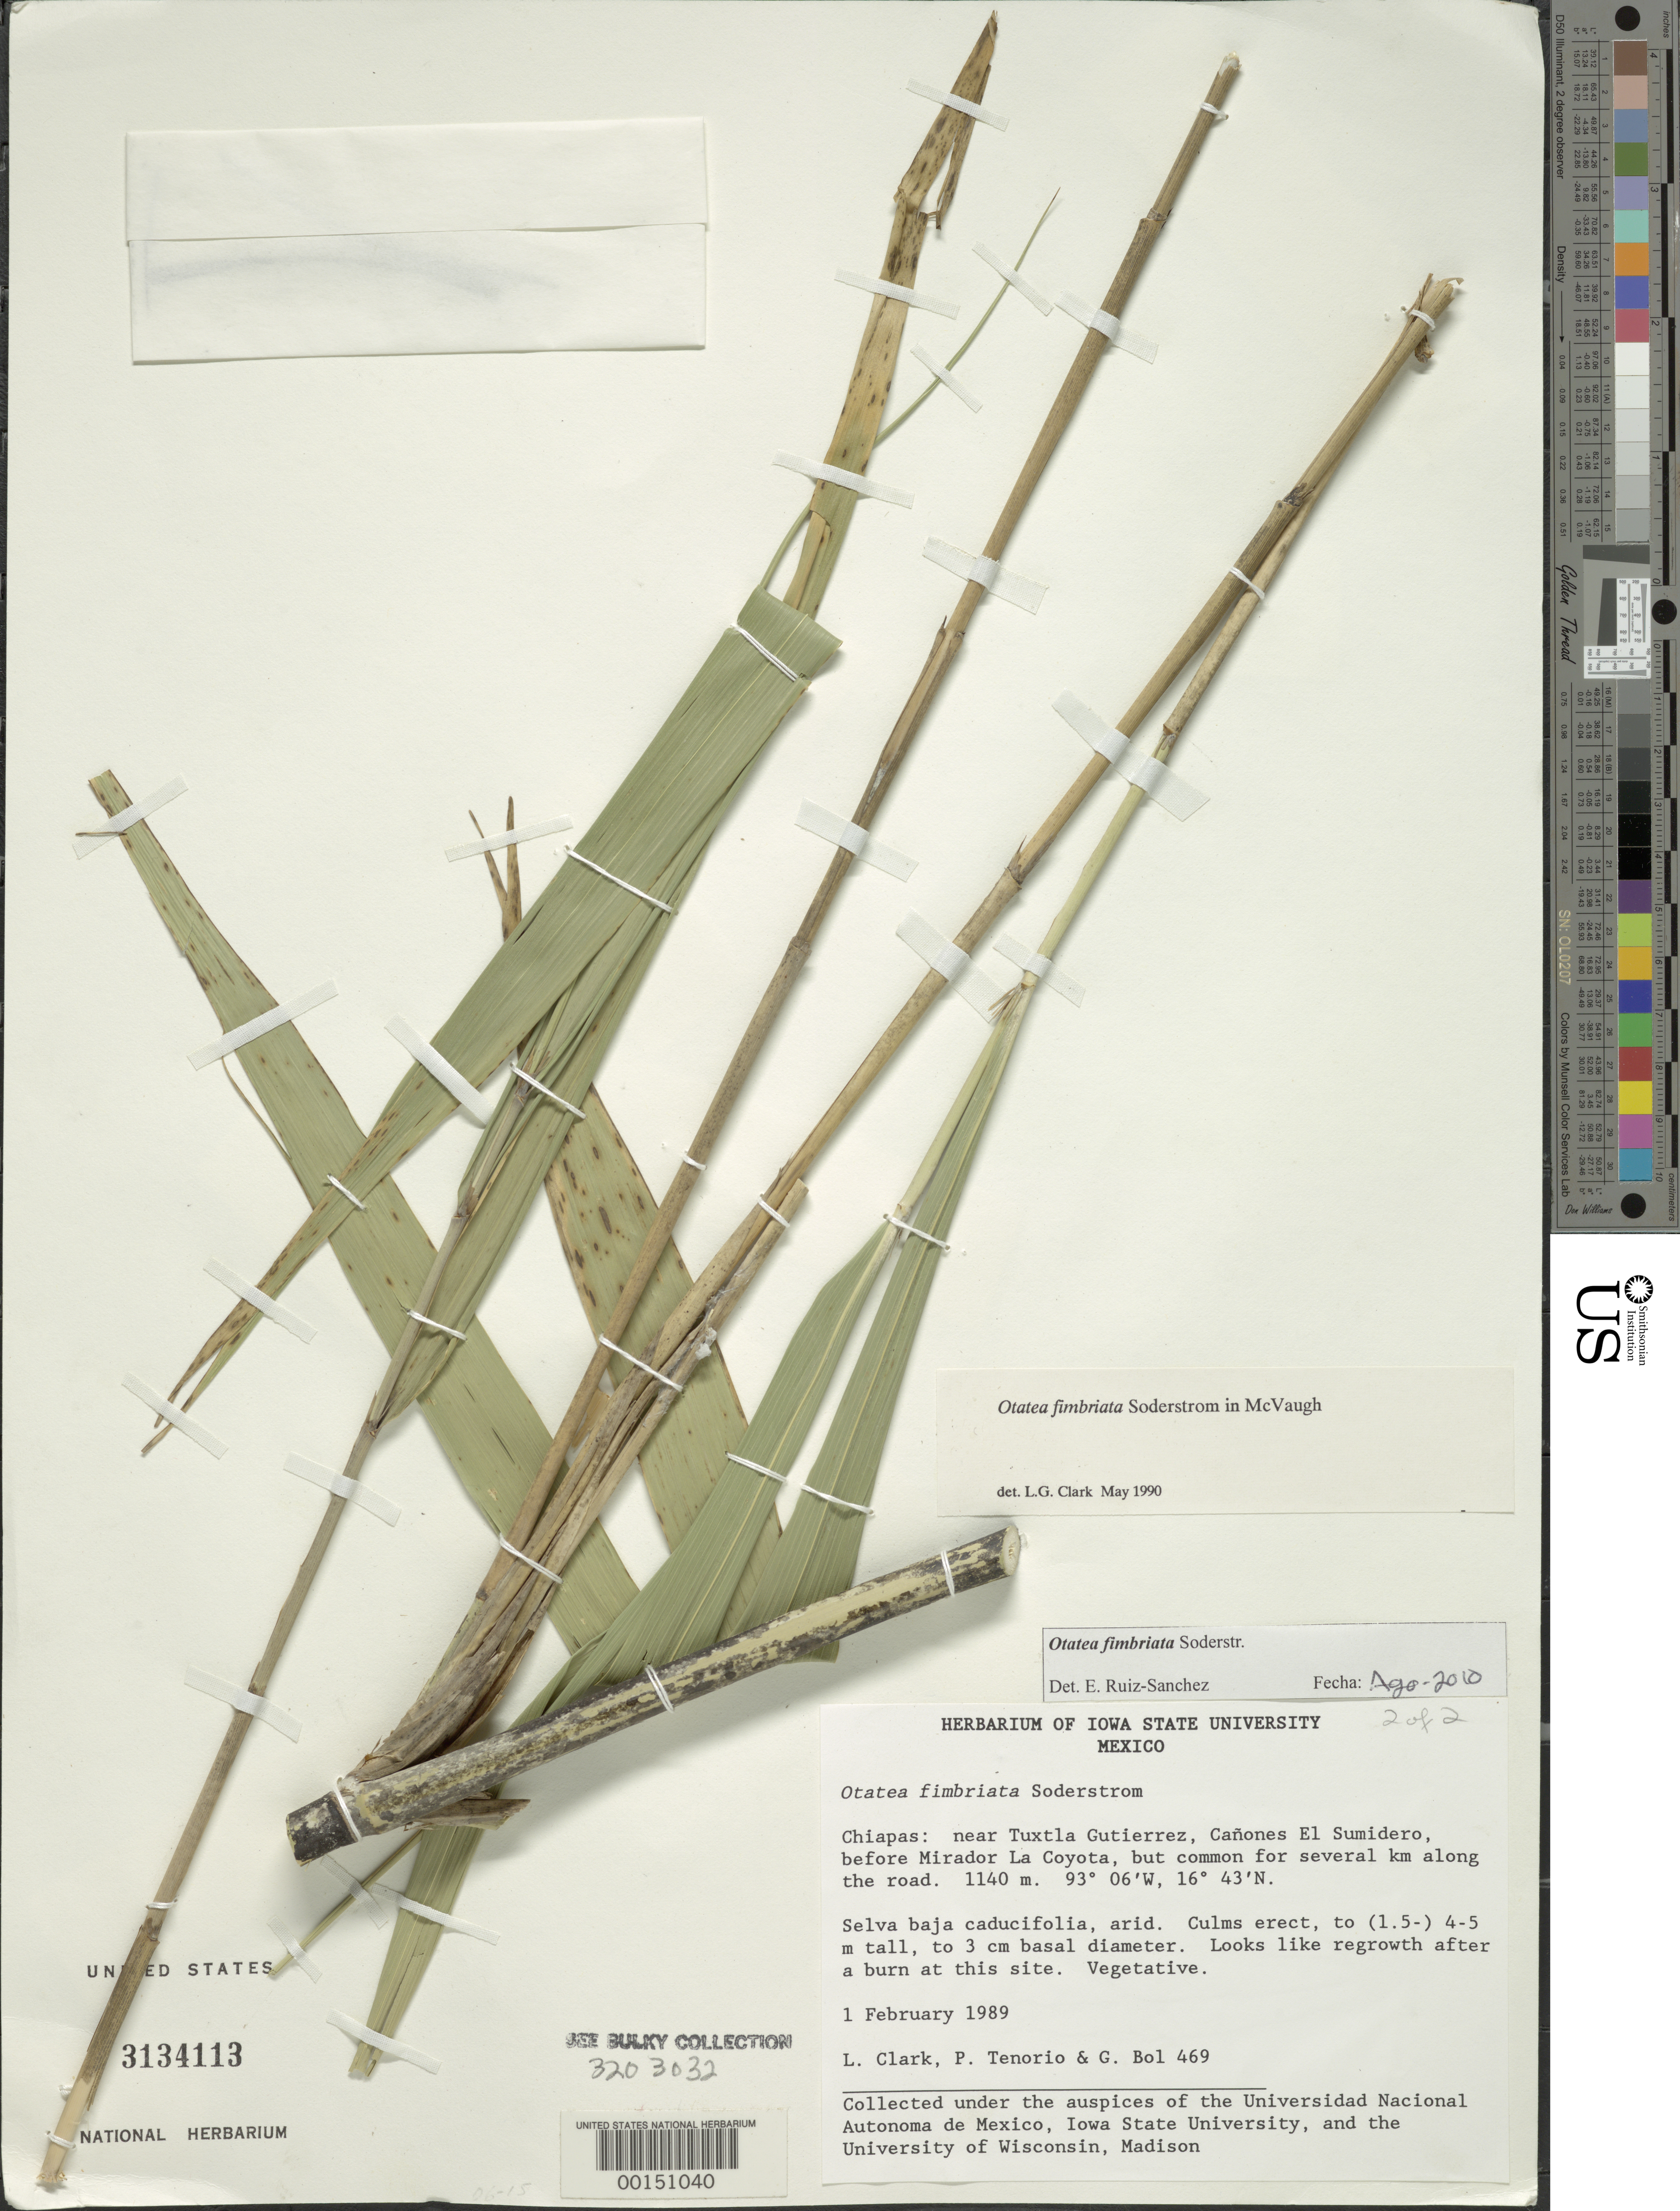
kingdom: Plantae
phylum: Tracheophyta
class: Liliopsida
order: Poales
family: Poaceae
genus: Otatea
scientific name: Otatea fimbriata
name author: Soderstr. in McVaugh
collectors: L. G. Clark, P. Tenorio L. & G. Bol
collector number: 469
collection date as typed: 01 Feb 1989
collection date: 1989-02-01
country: Mexico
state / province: Chiapas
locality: Near Tuxtla Gutierrez, canones El Sumidero, before Mirador la Coyota, but common for several km. along the road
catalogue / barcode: US 3134113